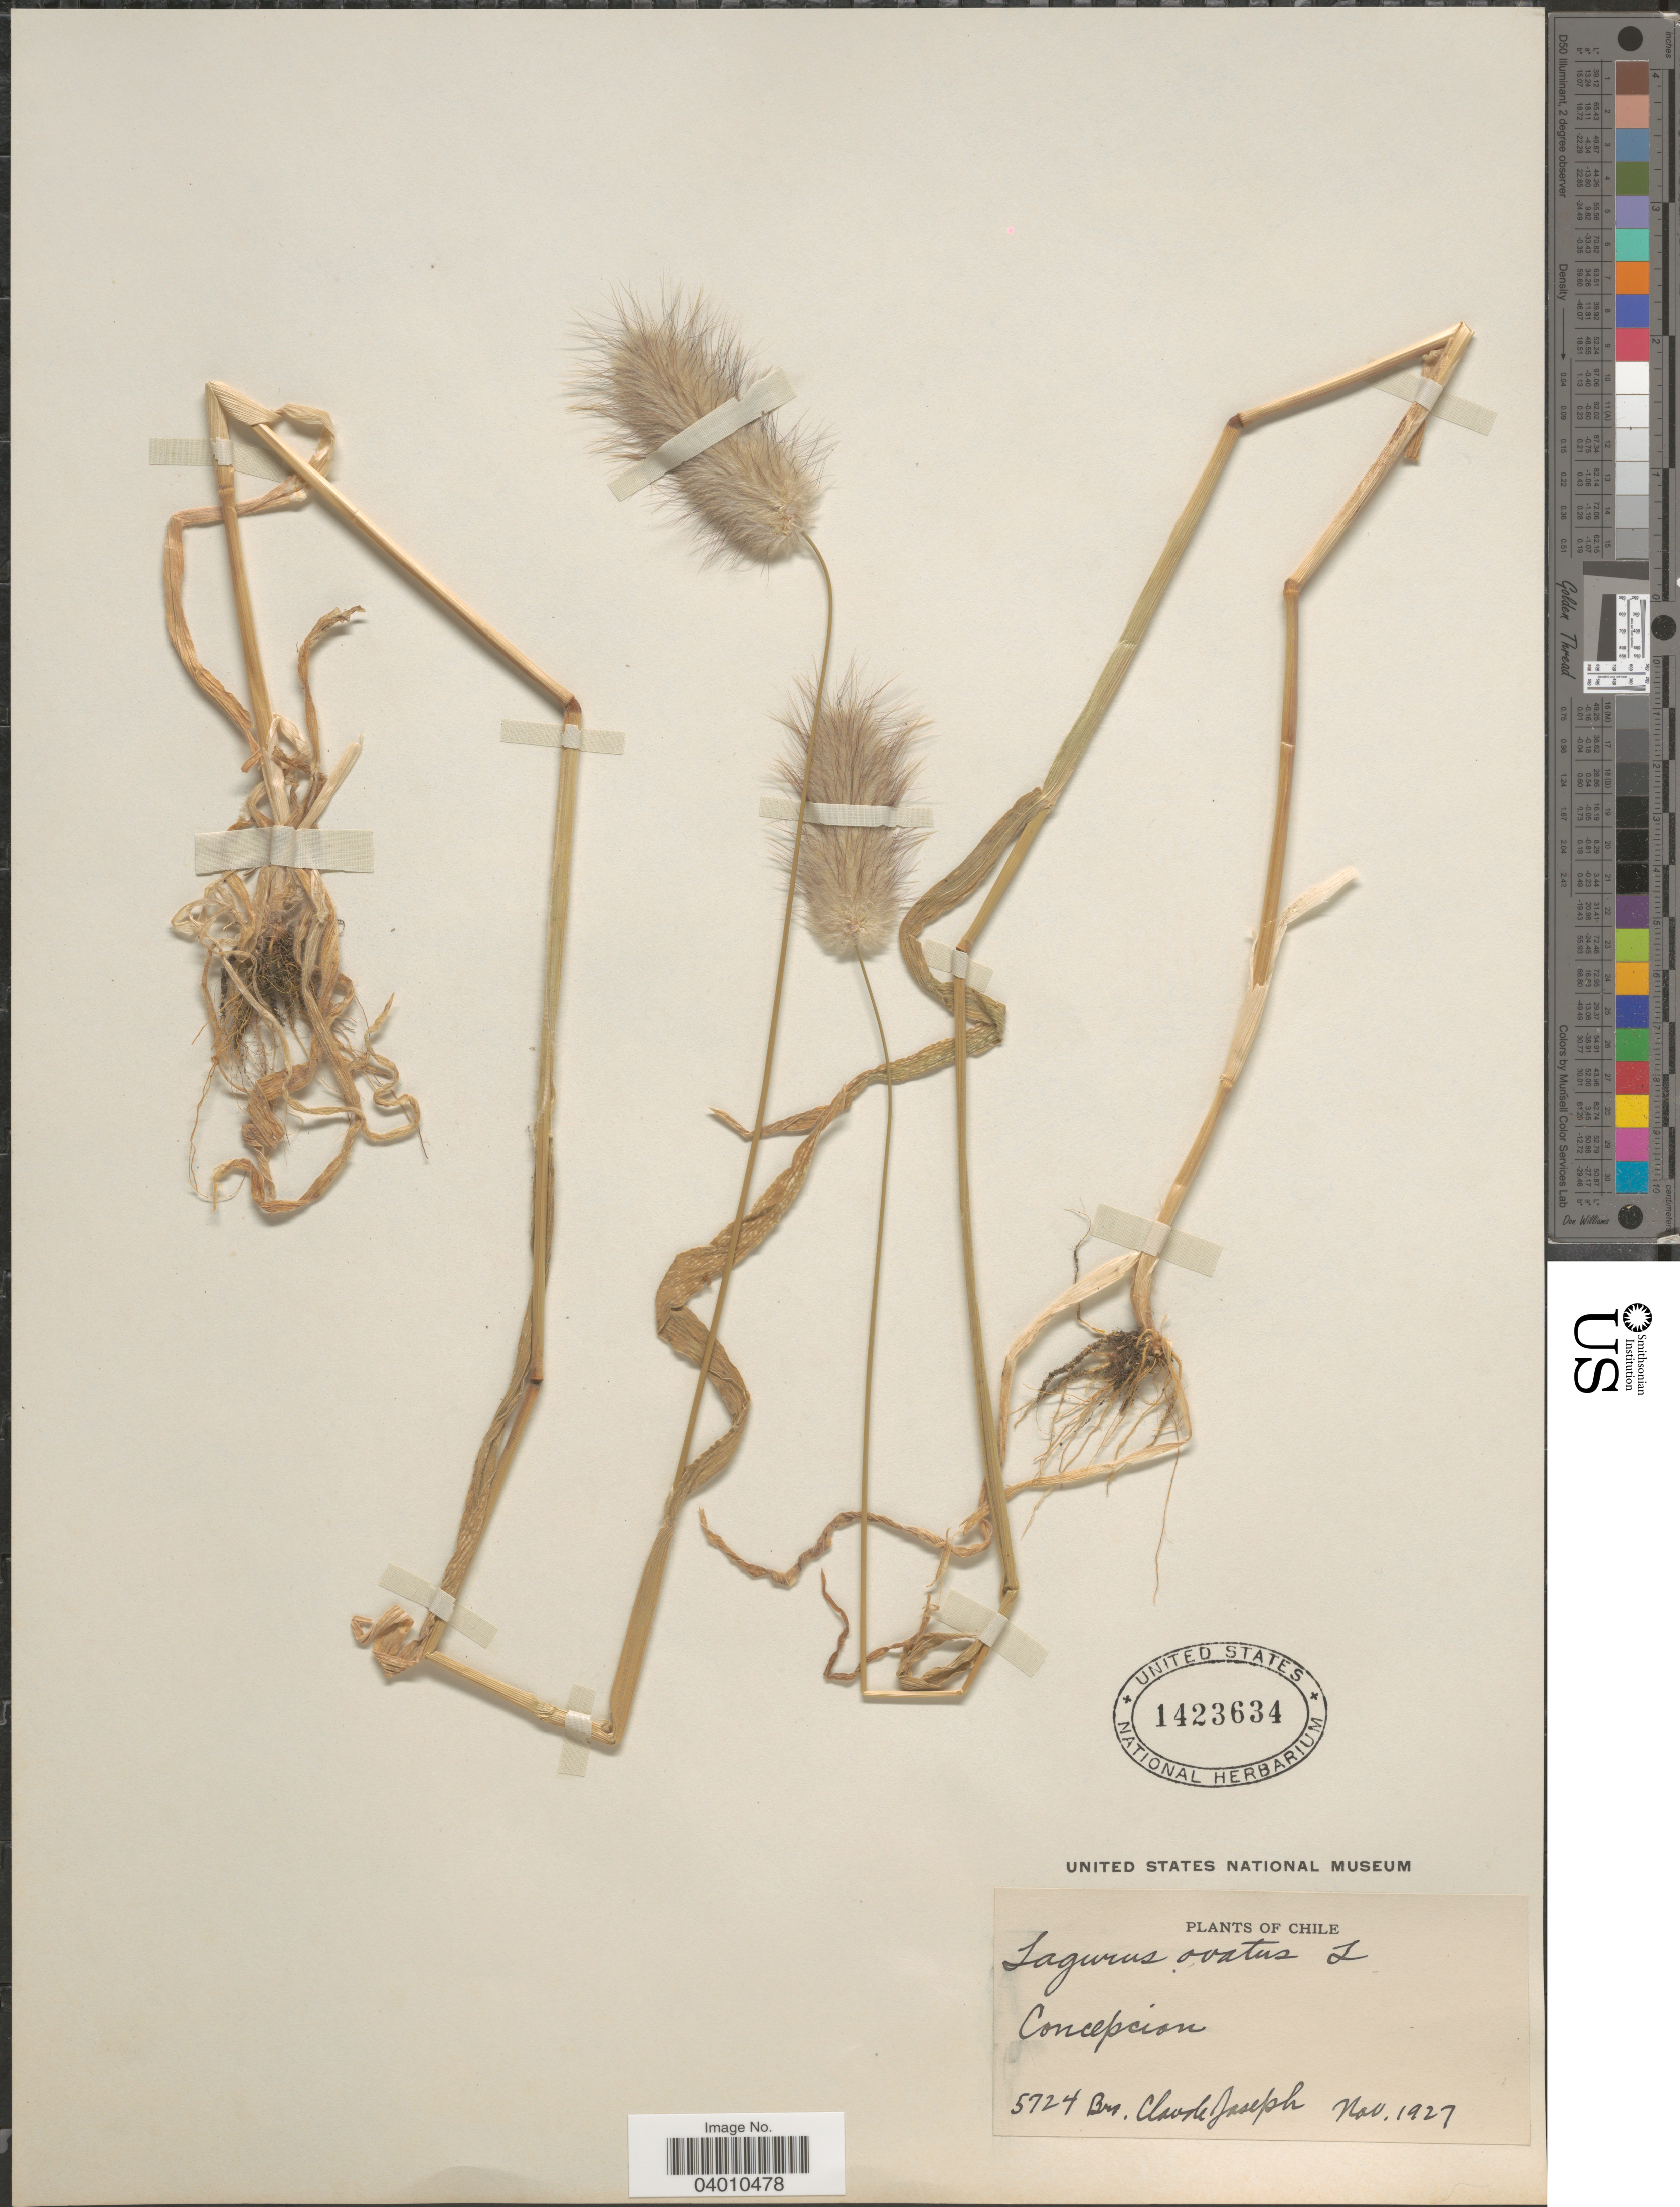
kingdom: Plantae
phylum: Tracheophyta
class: Liliopsida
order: Poales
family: Poaceae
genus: Lagurus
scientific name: Lagurus ovatus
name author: L.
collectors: Bro. Claude-Joseph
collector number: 5724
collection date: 1927-11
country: Chile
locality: Concepcion.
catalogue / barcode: US 1423634